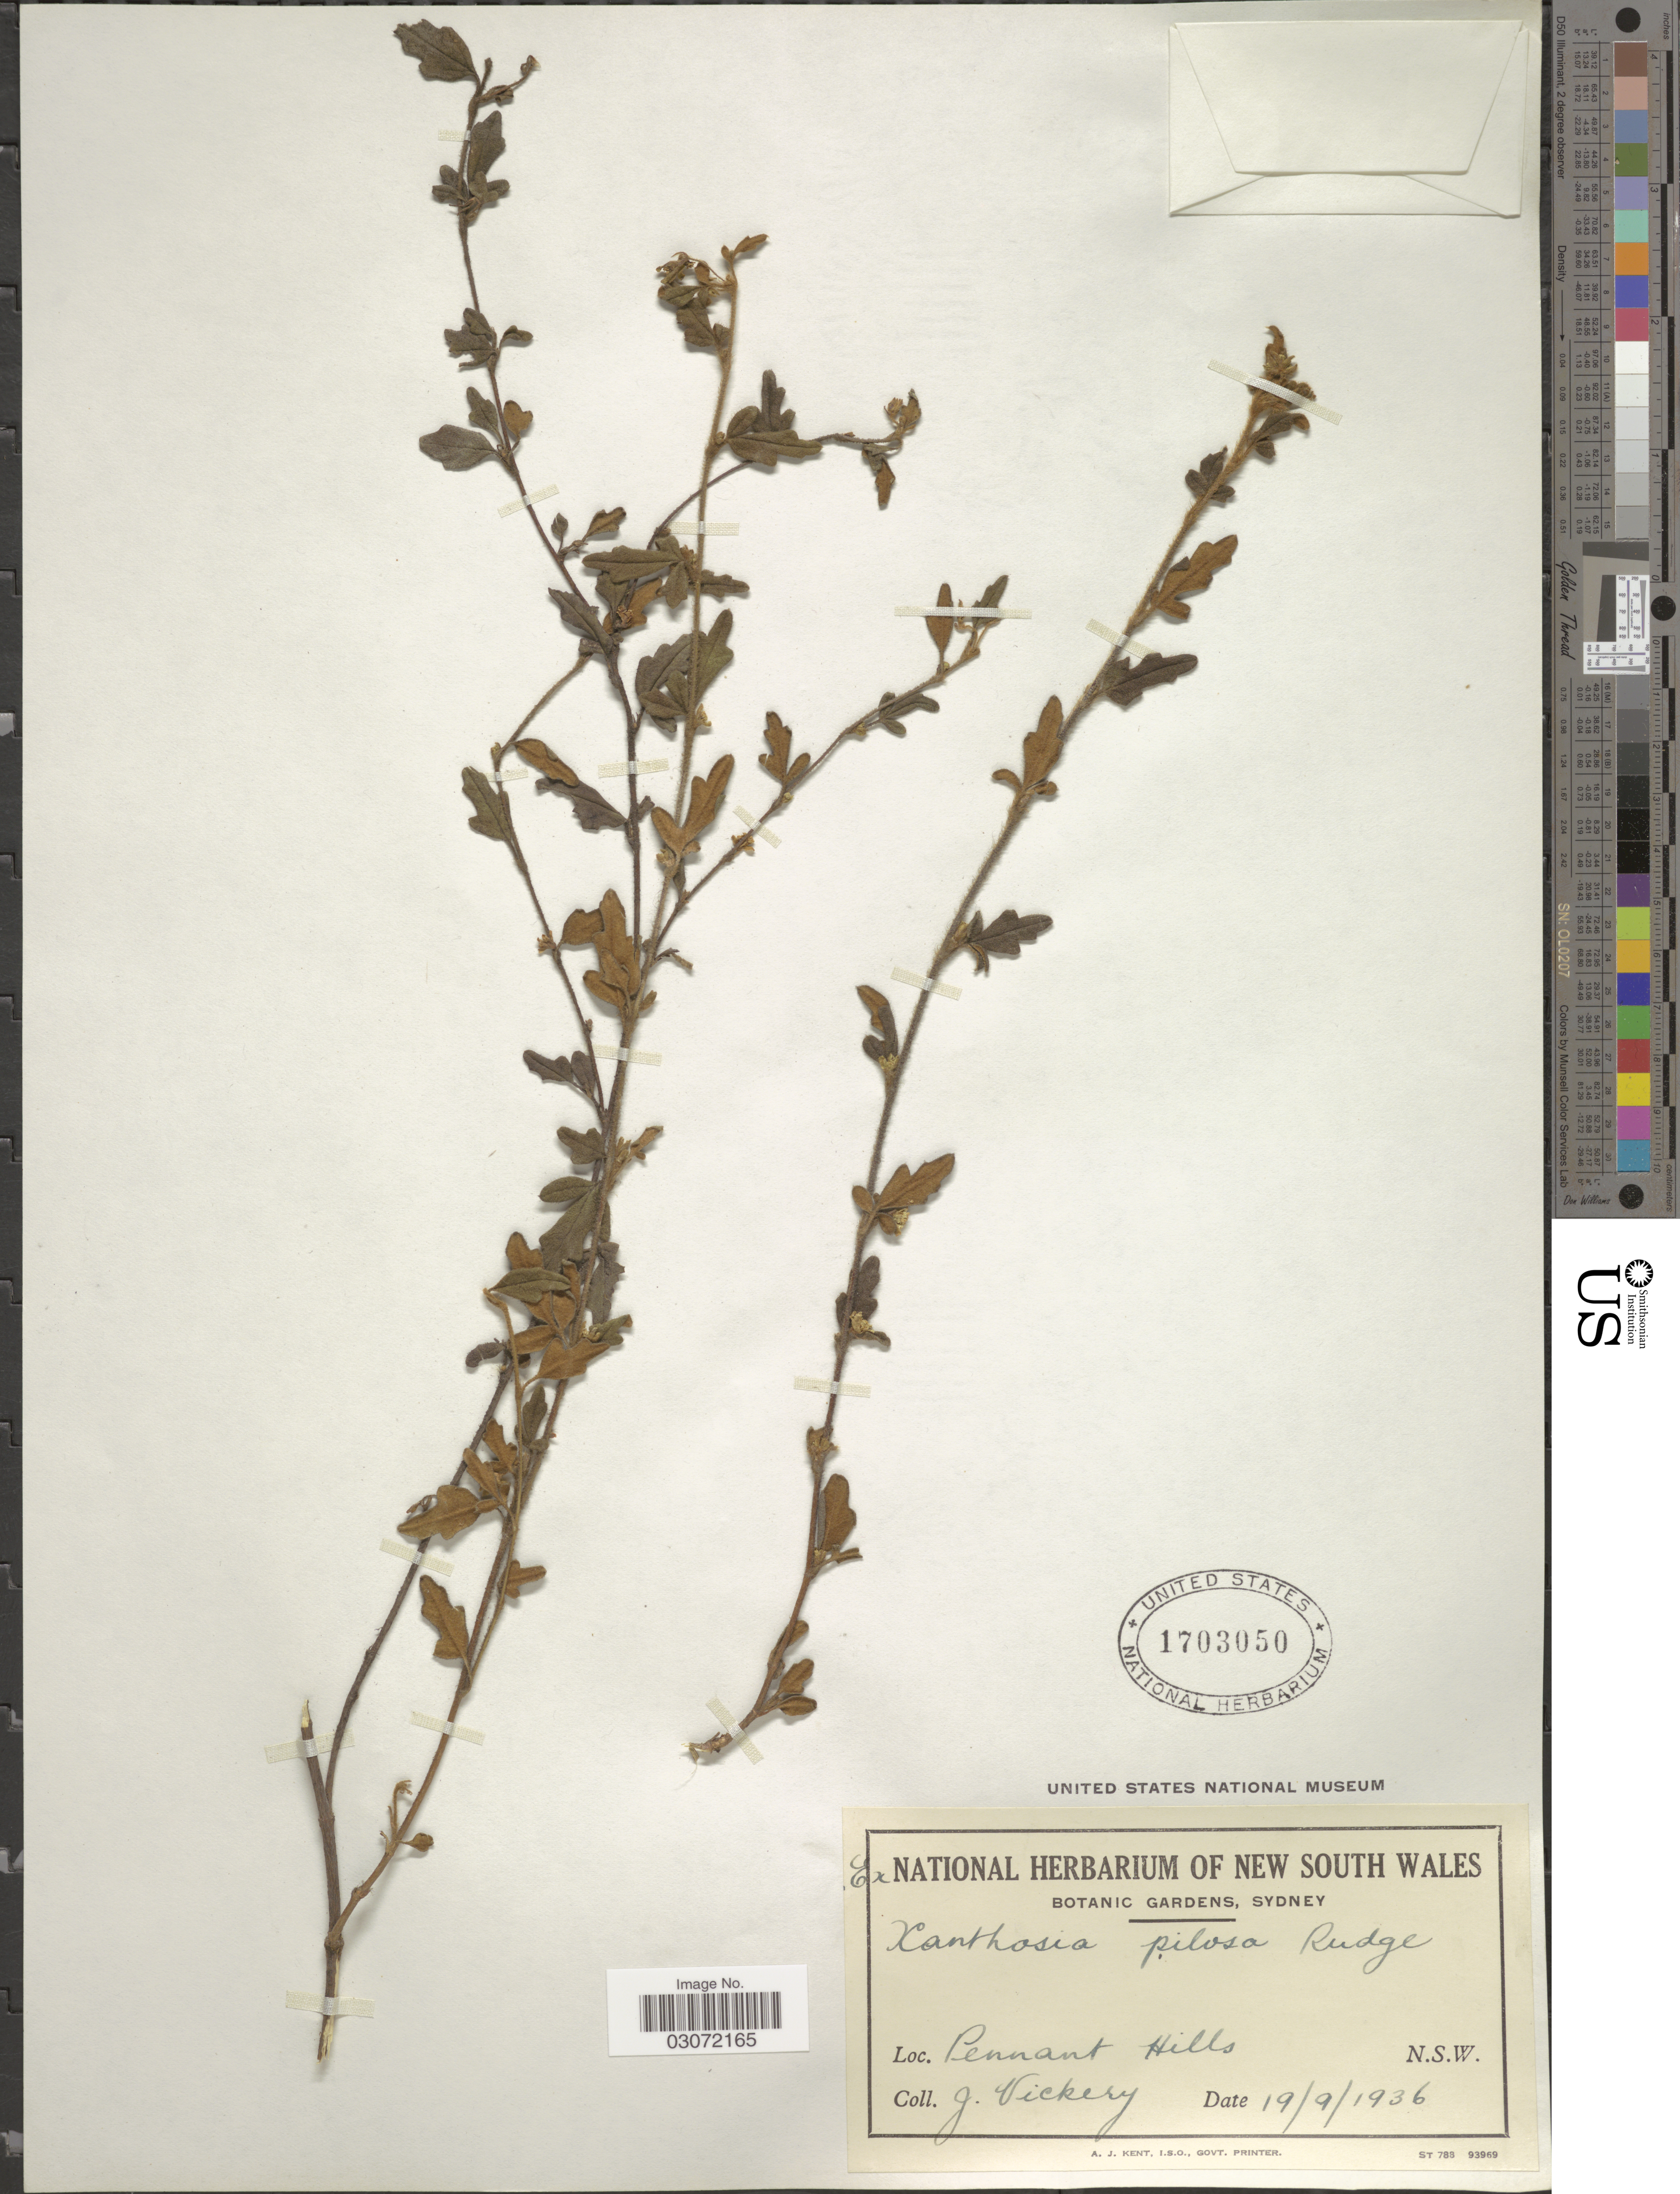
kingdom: Plantae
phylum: Tracheophyta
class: Magnoliopsida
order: Apiales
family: Apiaceae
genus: Xanthosia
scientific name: Xanthosia pilosa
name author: Rudge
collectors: J. Vickery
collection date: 1936-09-19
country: Australia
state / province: New South Wales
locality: Pennant Hills.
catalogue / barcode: US 1703050